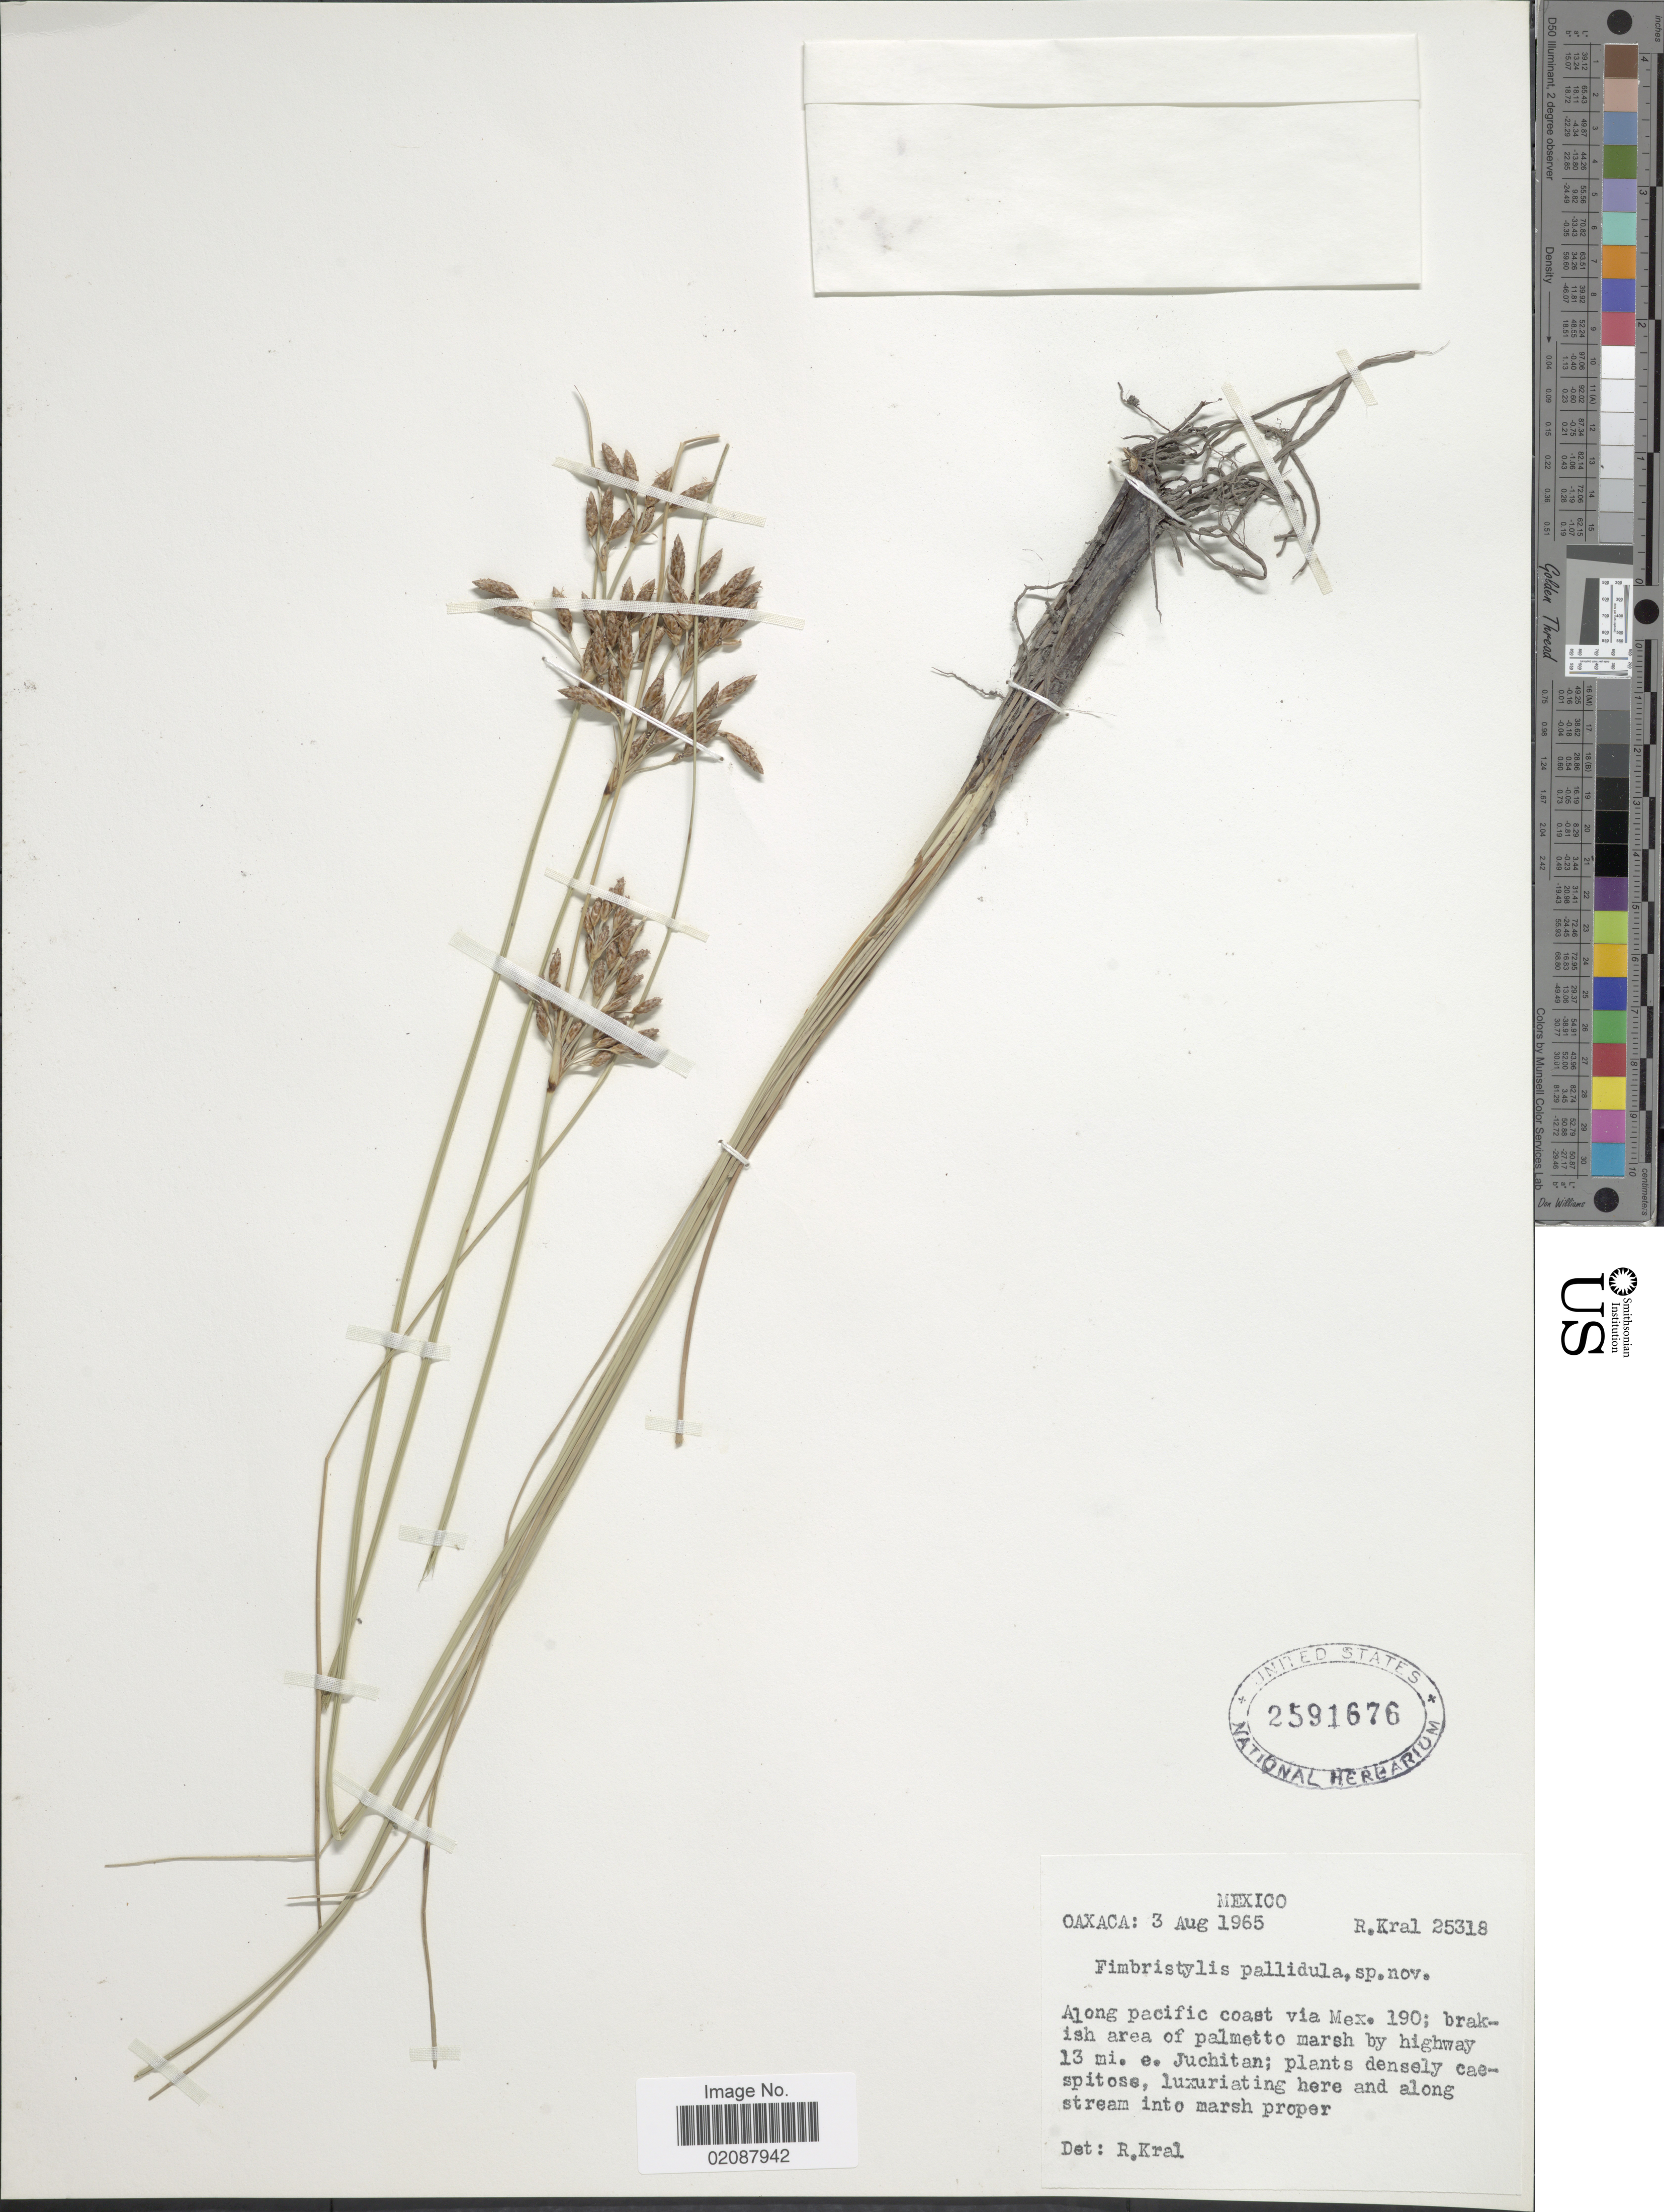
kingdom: Plantae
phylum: Tracheophyta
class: Liliopsida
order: Poales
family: Cyperaceae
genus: Fimbristylis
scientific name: Fimbristylis pallidula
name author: Kral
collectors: R. Kral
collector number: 25318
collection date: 1965-08-03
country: Mexico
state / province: Oaxaca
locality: Along pacific coast via Mex. 190; brakish area of palmetto marsh by highway 13 mi. e. Juchitan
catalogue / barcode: US 2591676